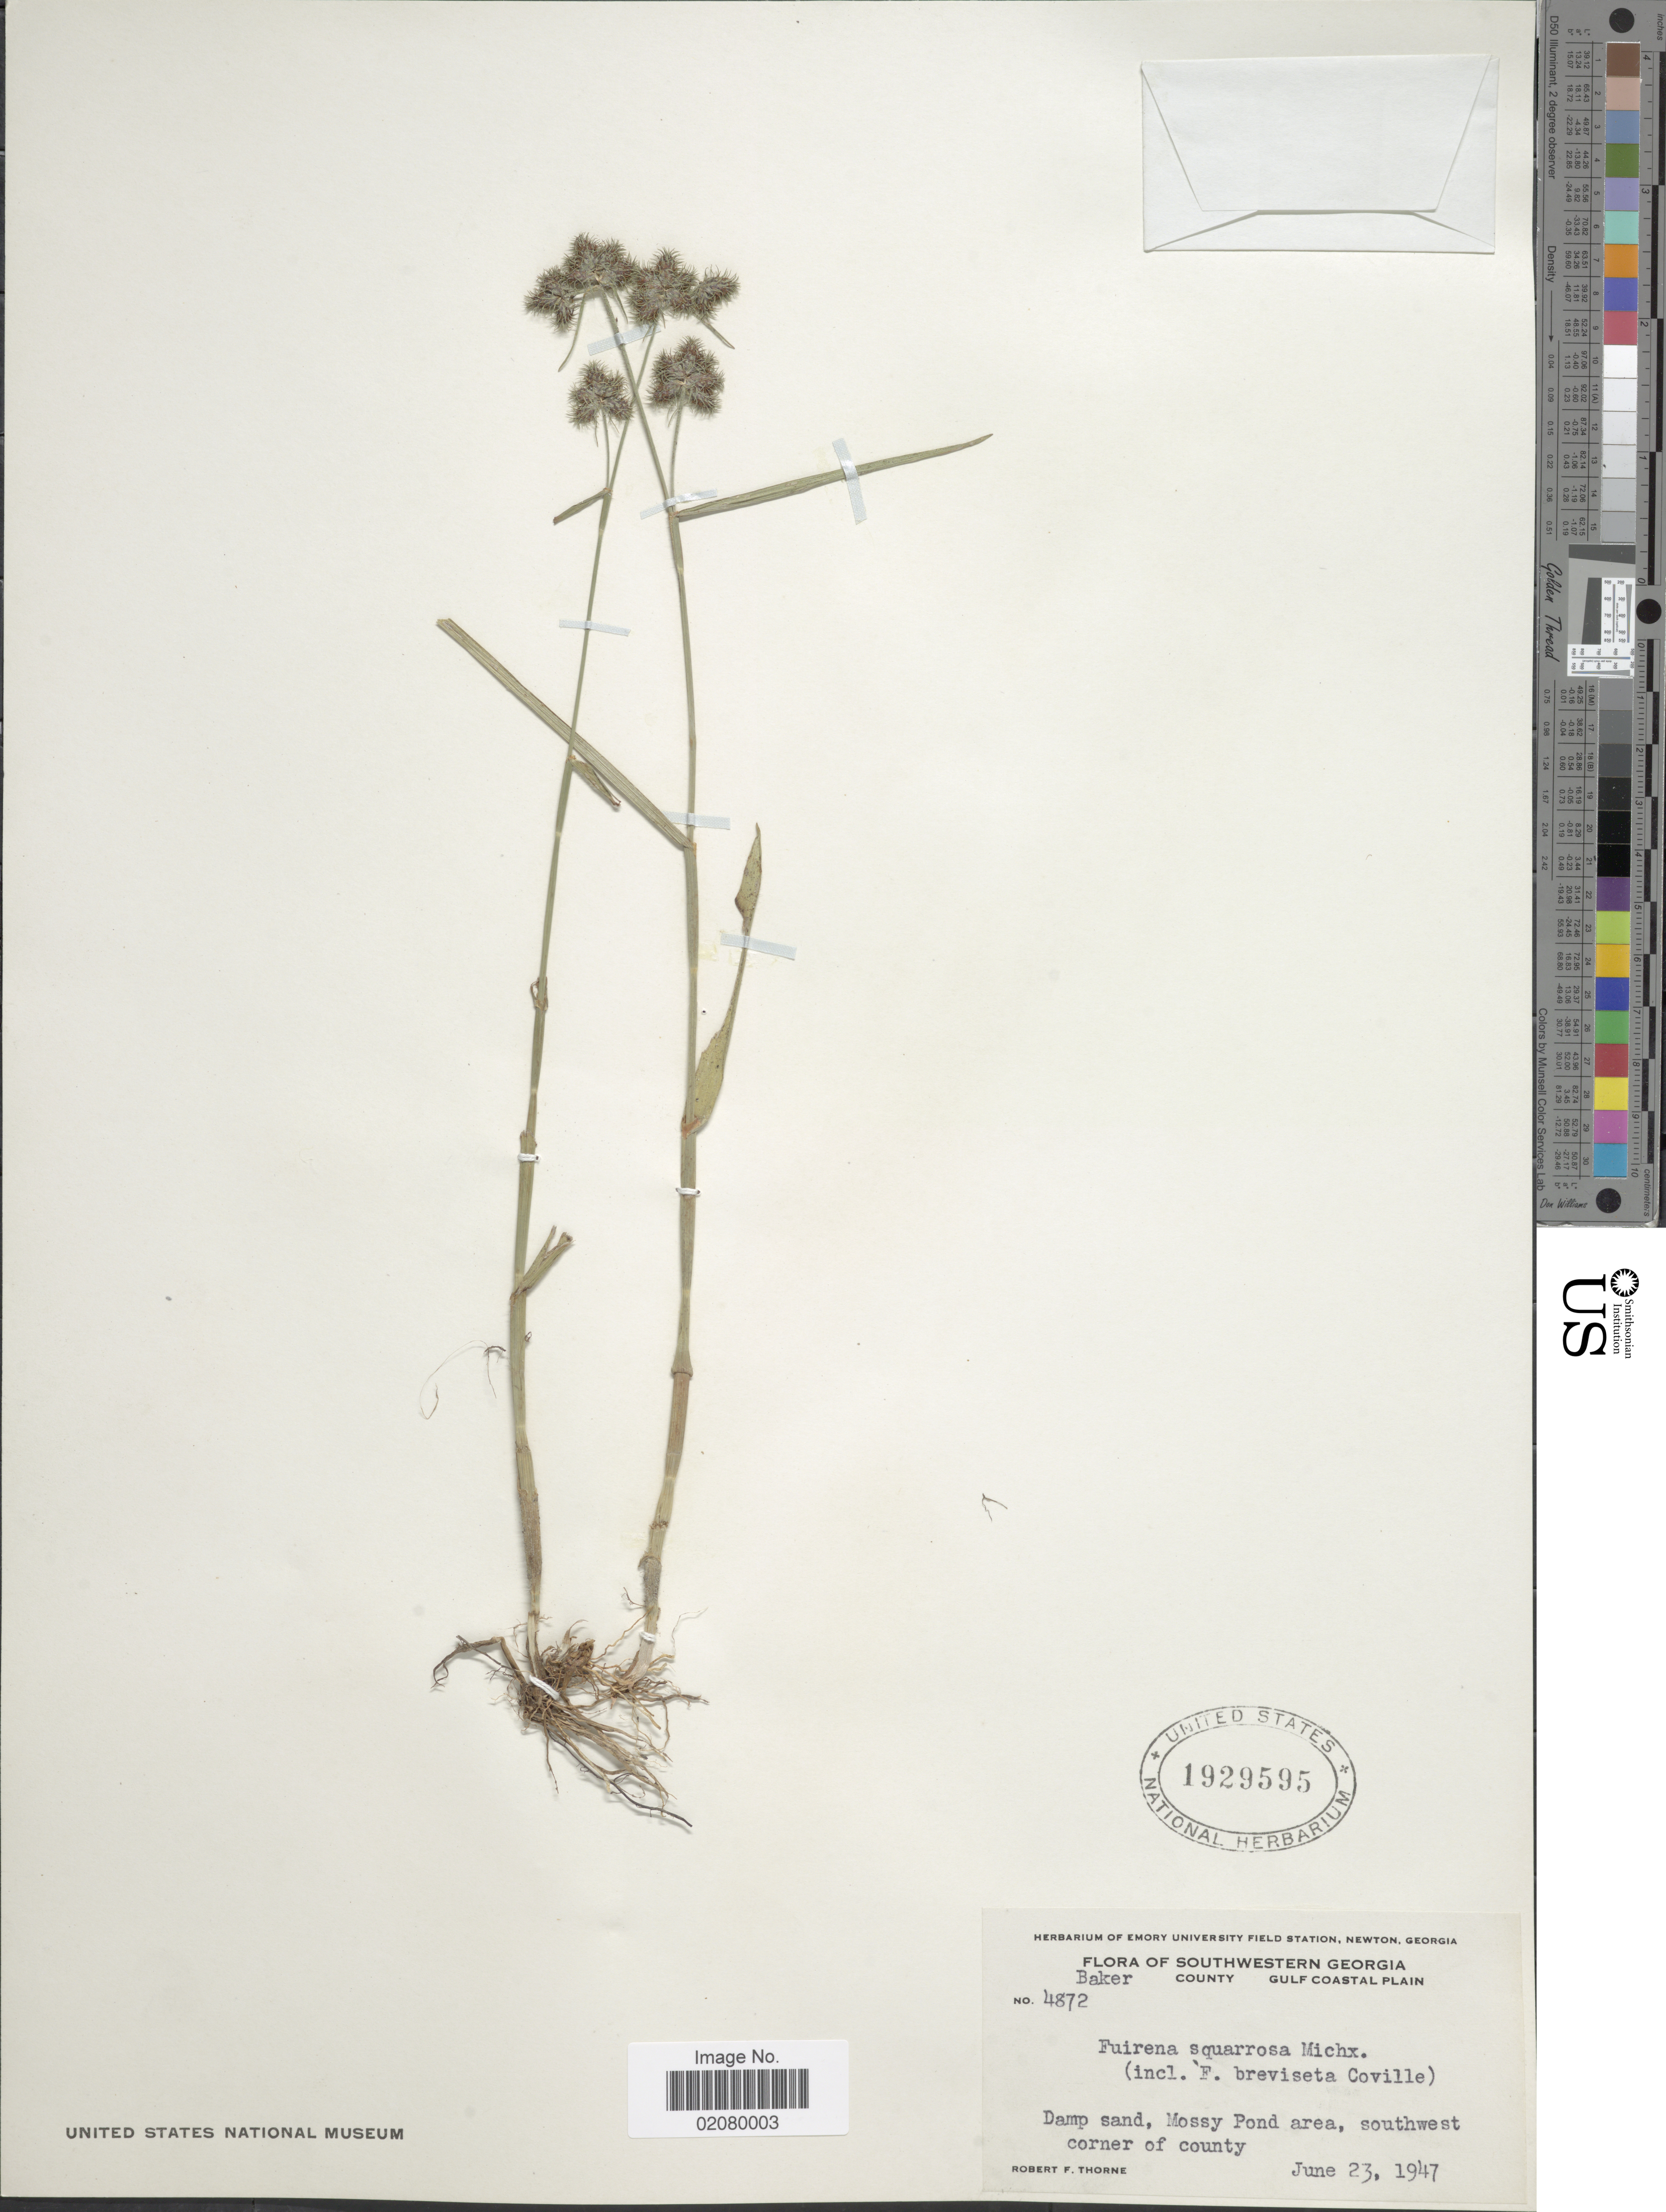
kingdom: Plantae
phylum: Tracheophyta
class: Liliopsida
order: Poales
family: Cyperaceae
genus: Fuirena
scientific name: Fuirena squarrosa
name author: Michx.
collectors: R. F. Thorne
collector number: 4872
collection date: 1947-06-23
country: United States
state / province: Georgia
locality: Southwestern Georgia, Baker County, Gulf Coastal Plain. Damp sand, Mossy Pond area, southwest corner of County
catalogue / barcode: US 1929595